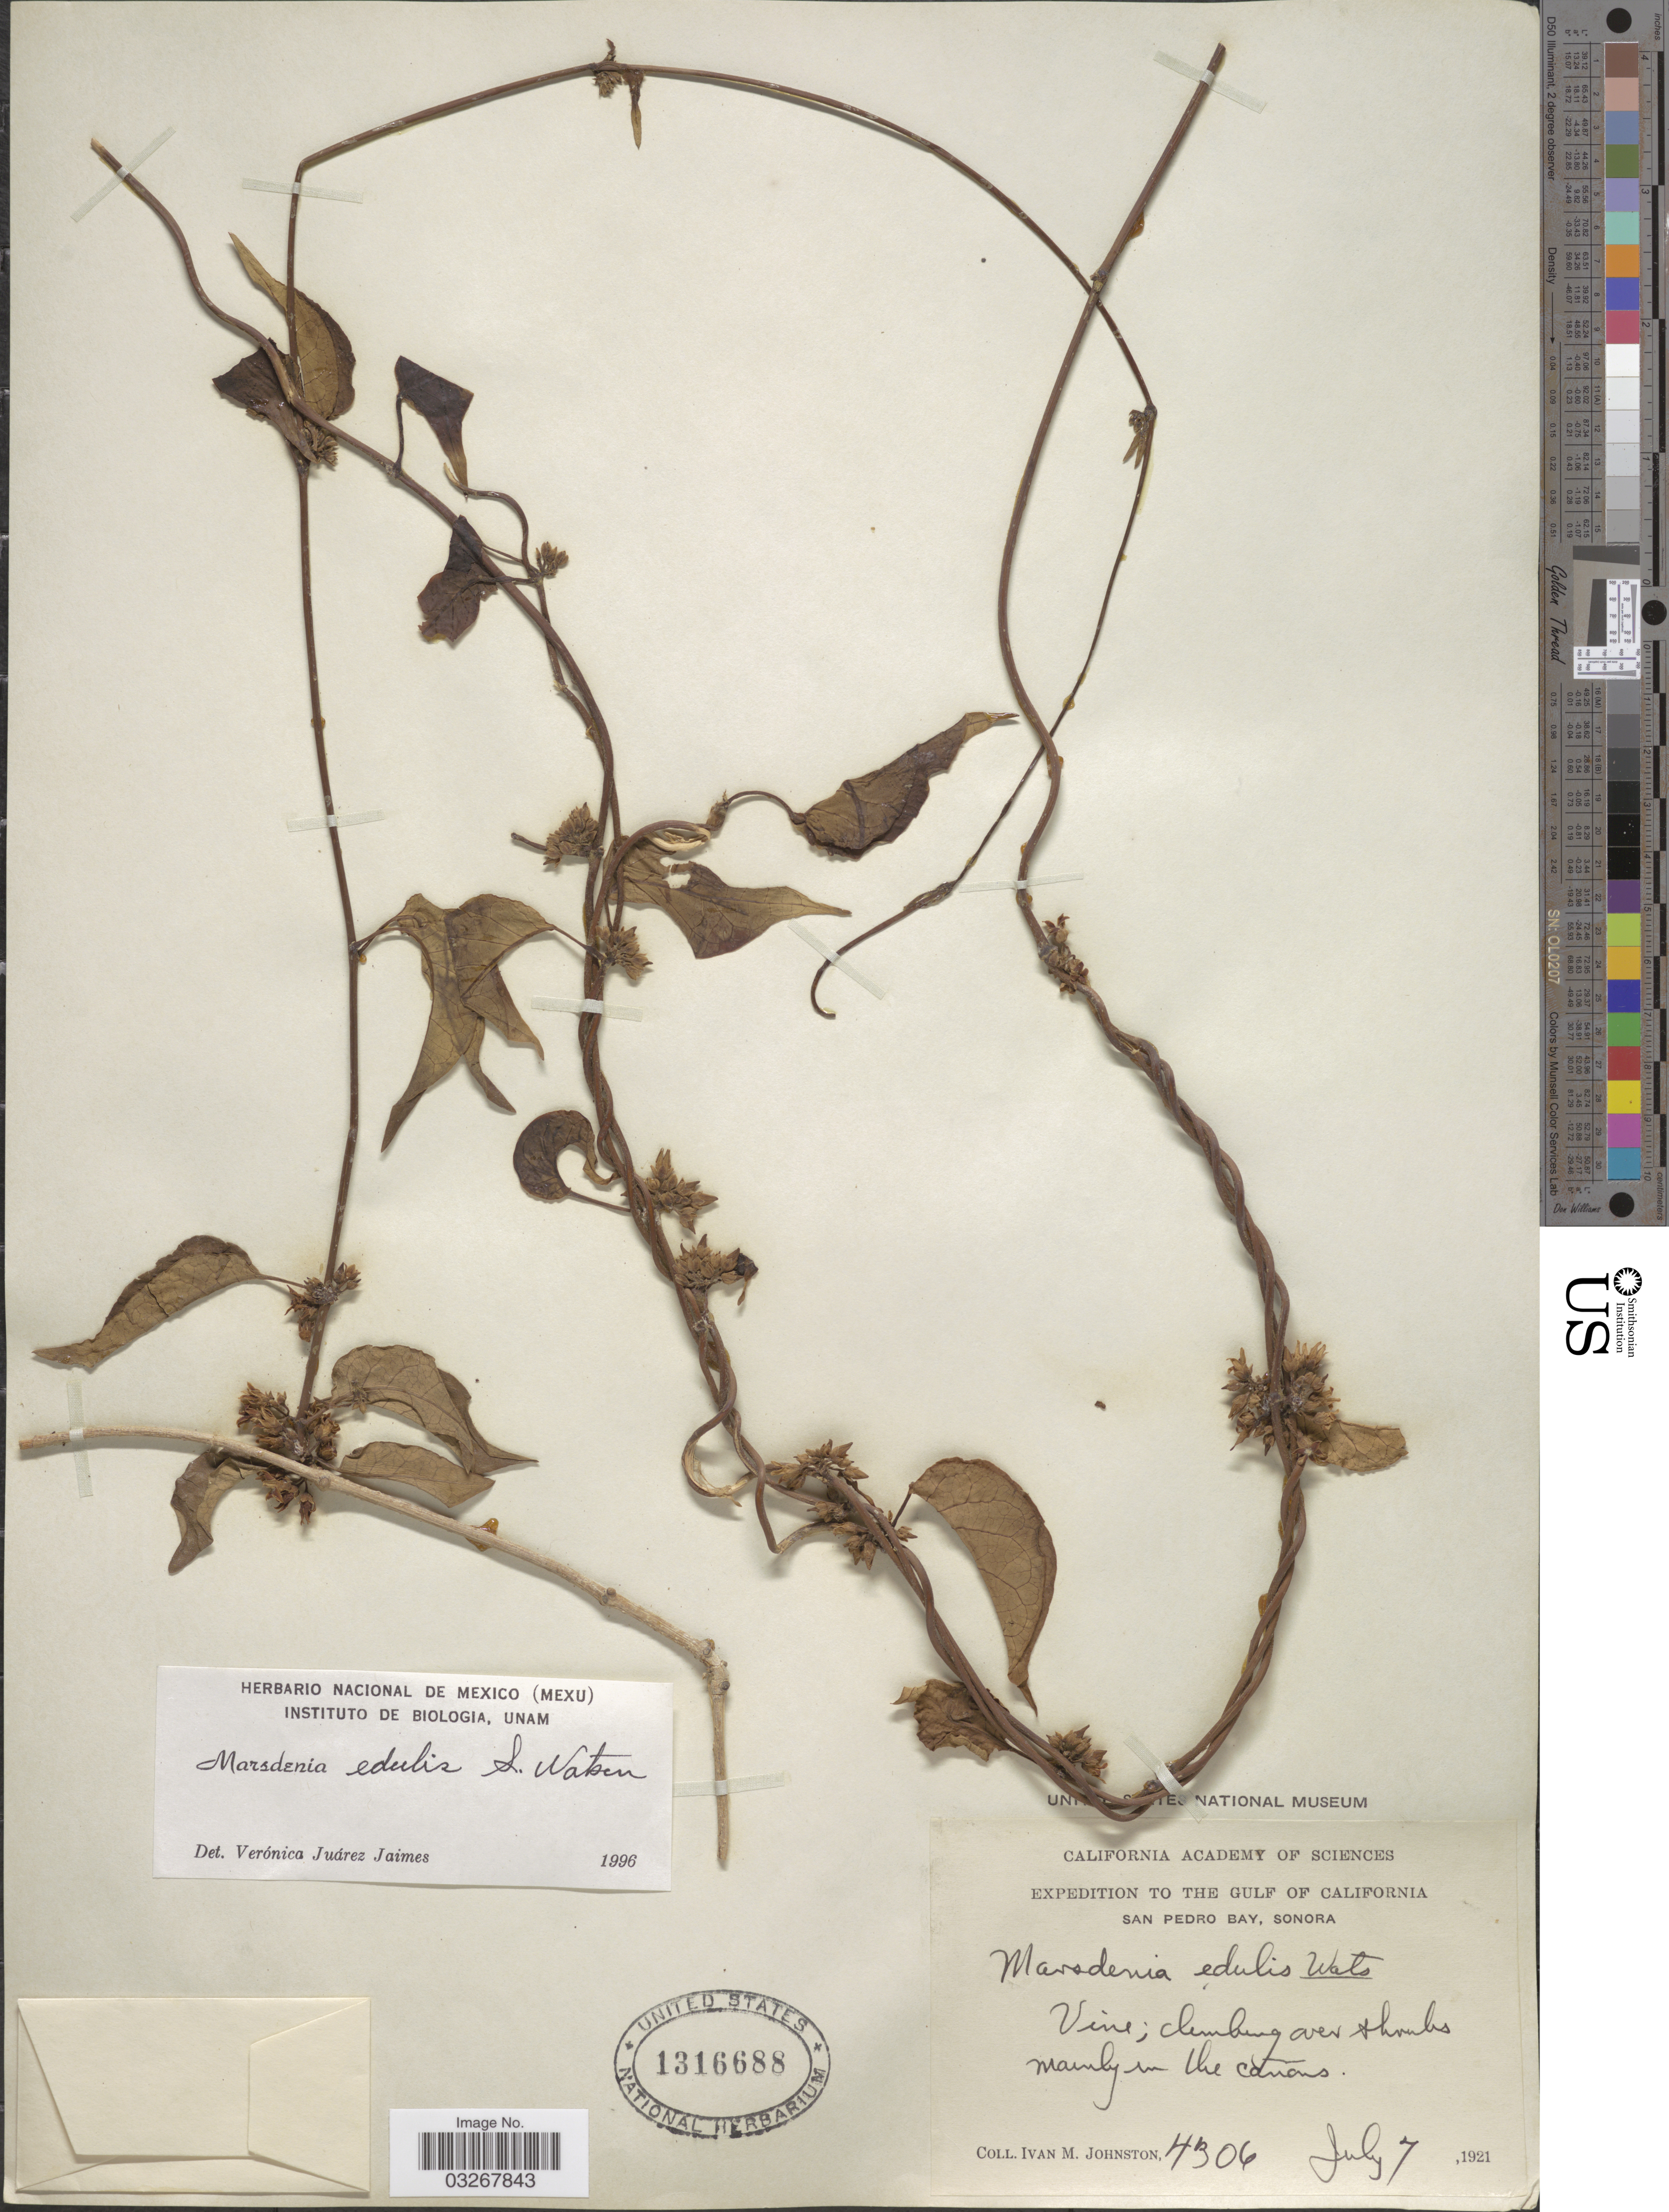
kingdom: Plantae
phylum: Tracheophyta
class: Magnoliopsida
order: Gentianales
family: Apocynaceae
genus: Marsdenia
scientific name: Marsdenia edulis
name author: S. Watson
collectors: I.M. Johnston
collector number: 4306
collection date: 1921-07-07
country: Mexico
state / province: Sonora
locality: The Gulf of California. San Pedro Bay.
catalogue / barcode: US 1316688